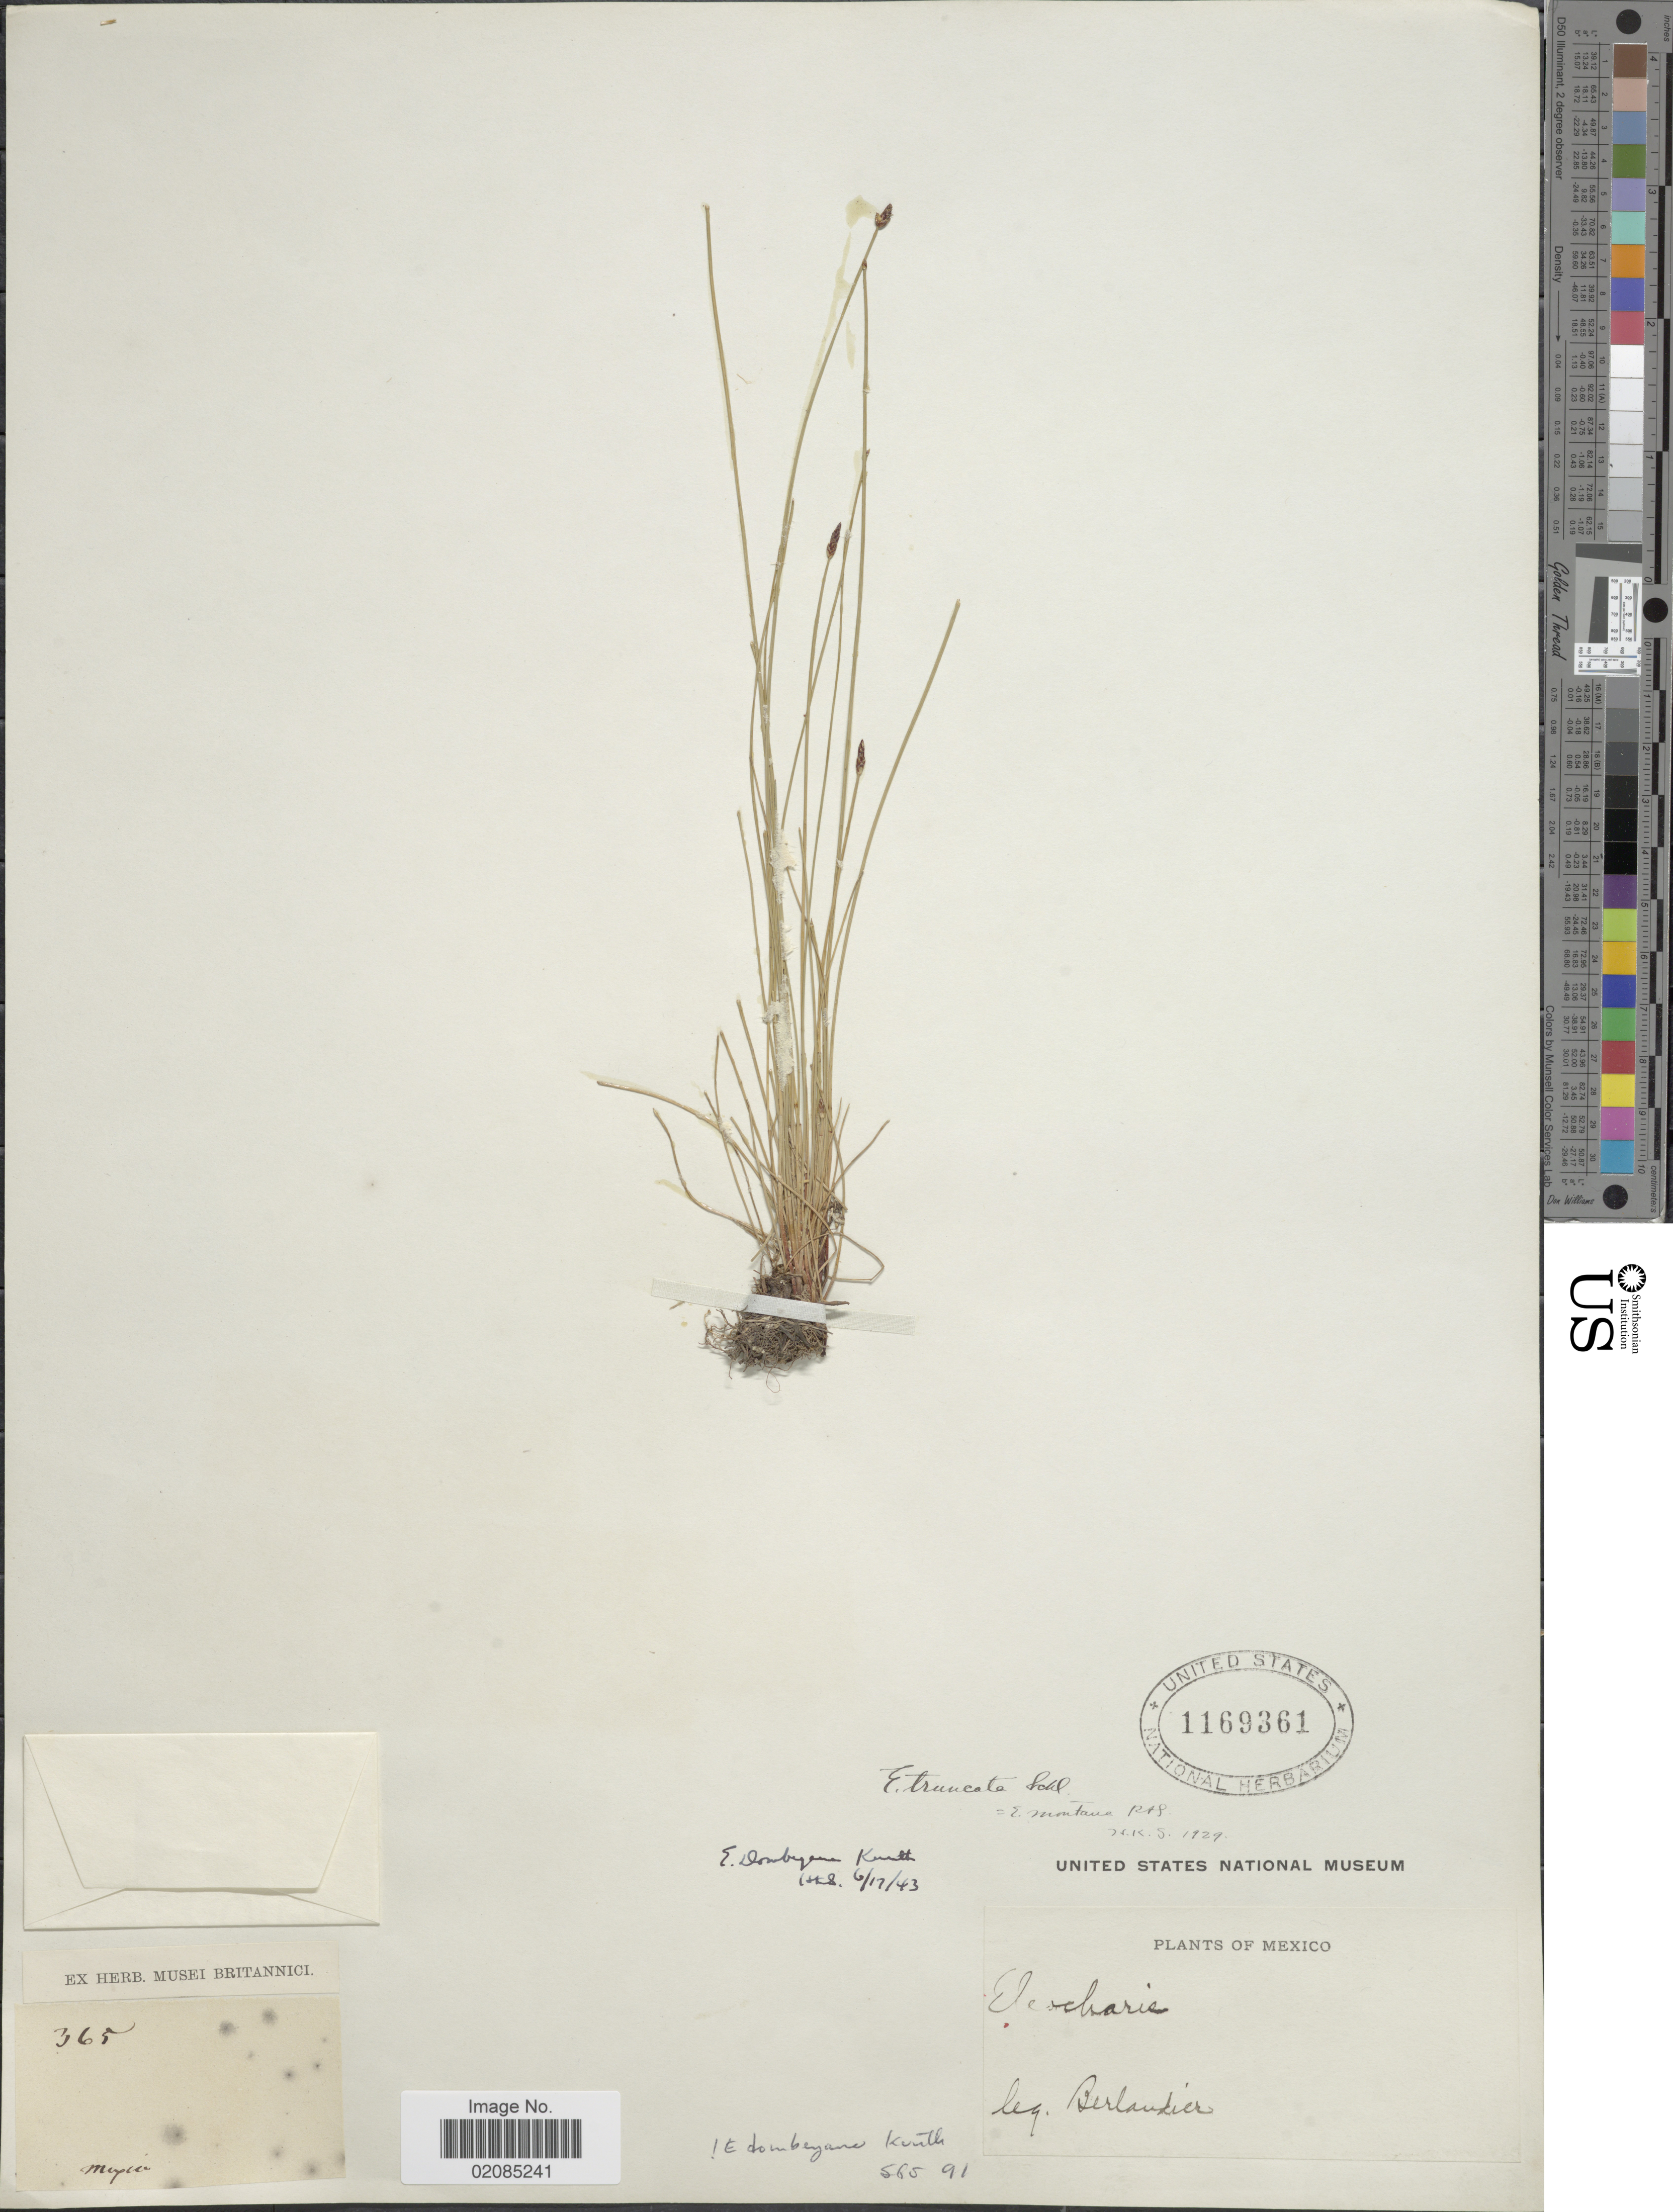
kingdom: Plantae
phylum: Tracheophyta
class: Liliopsida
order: Poales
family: Cyperaceae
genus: Eleocharis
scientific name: Eleocharis dombeyana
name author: Kunth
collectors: J. L. Berlandier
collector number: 365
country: Mexico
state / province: México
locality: Mexico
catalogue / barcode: US 1169361